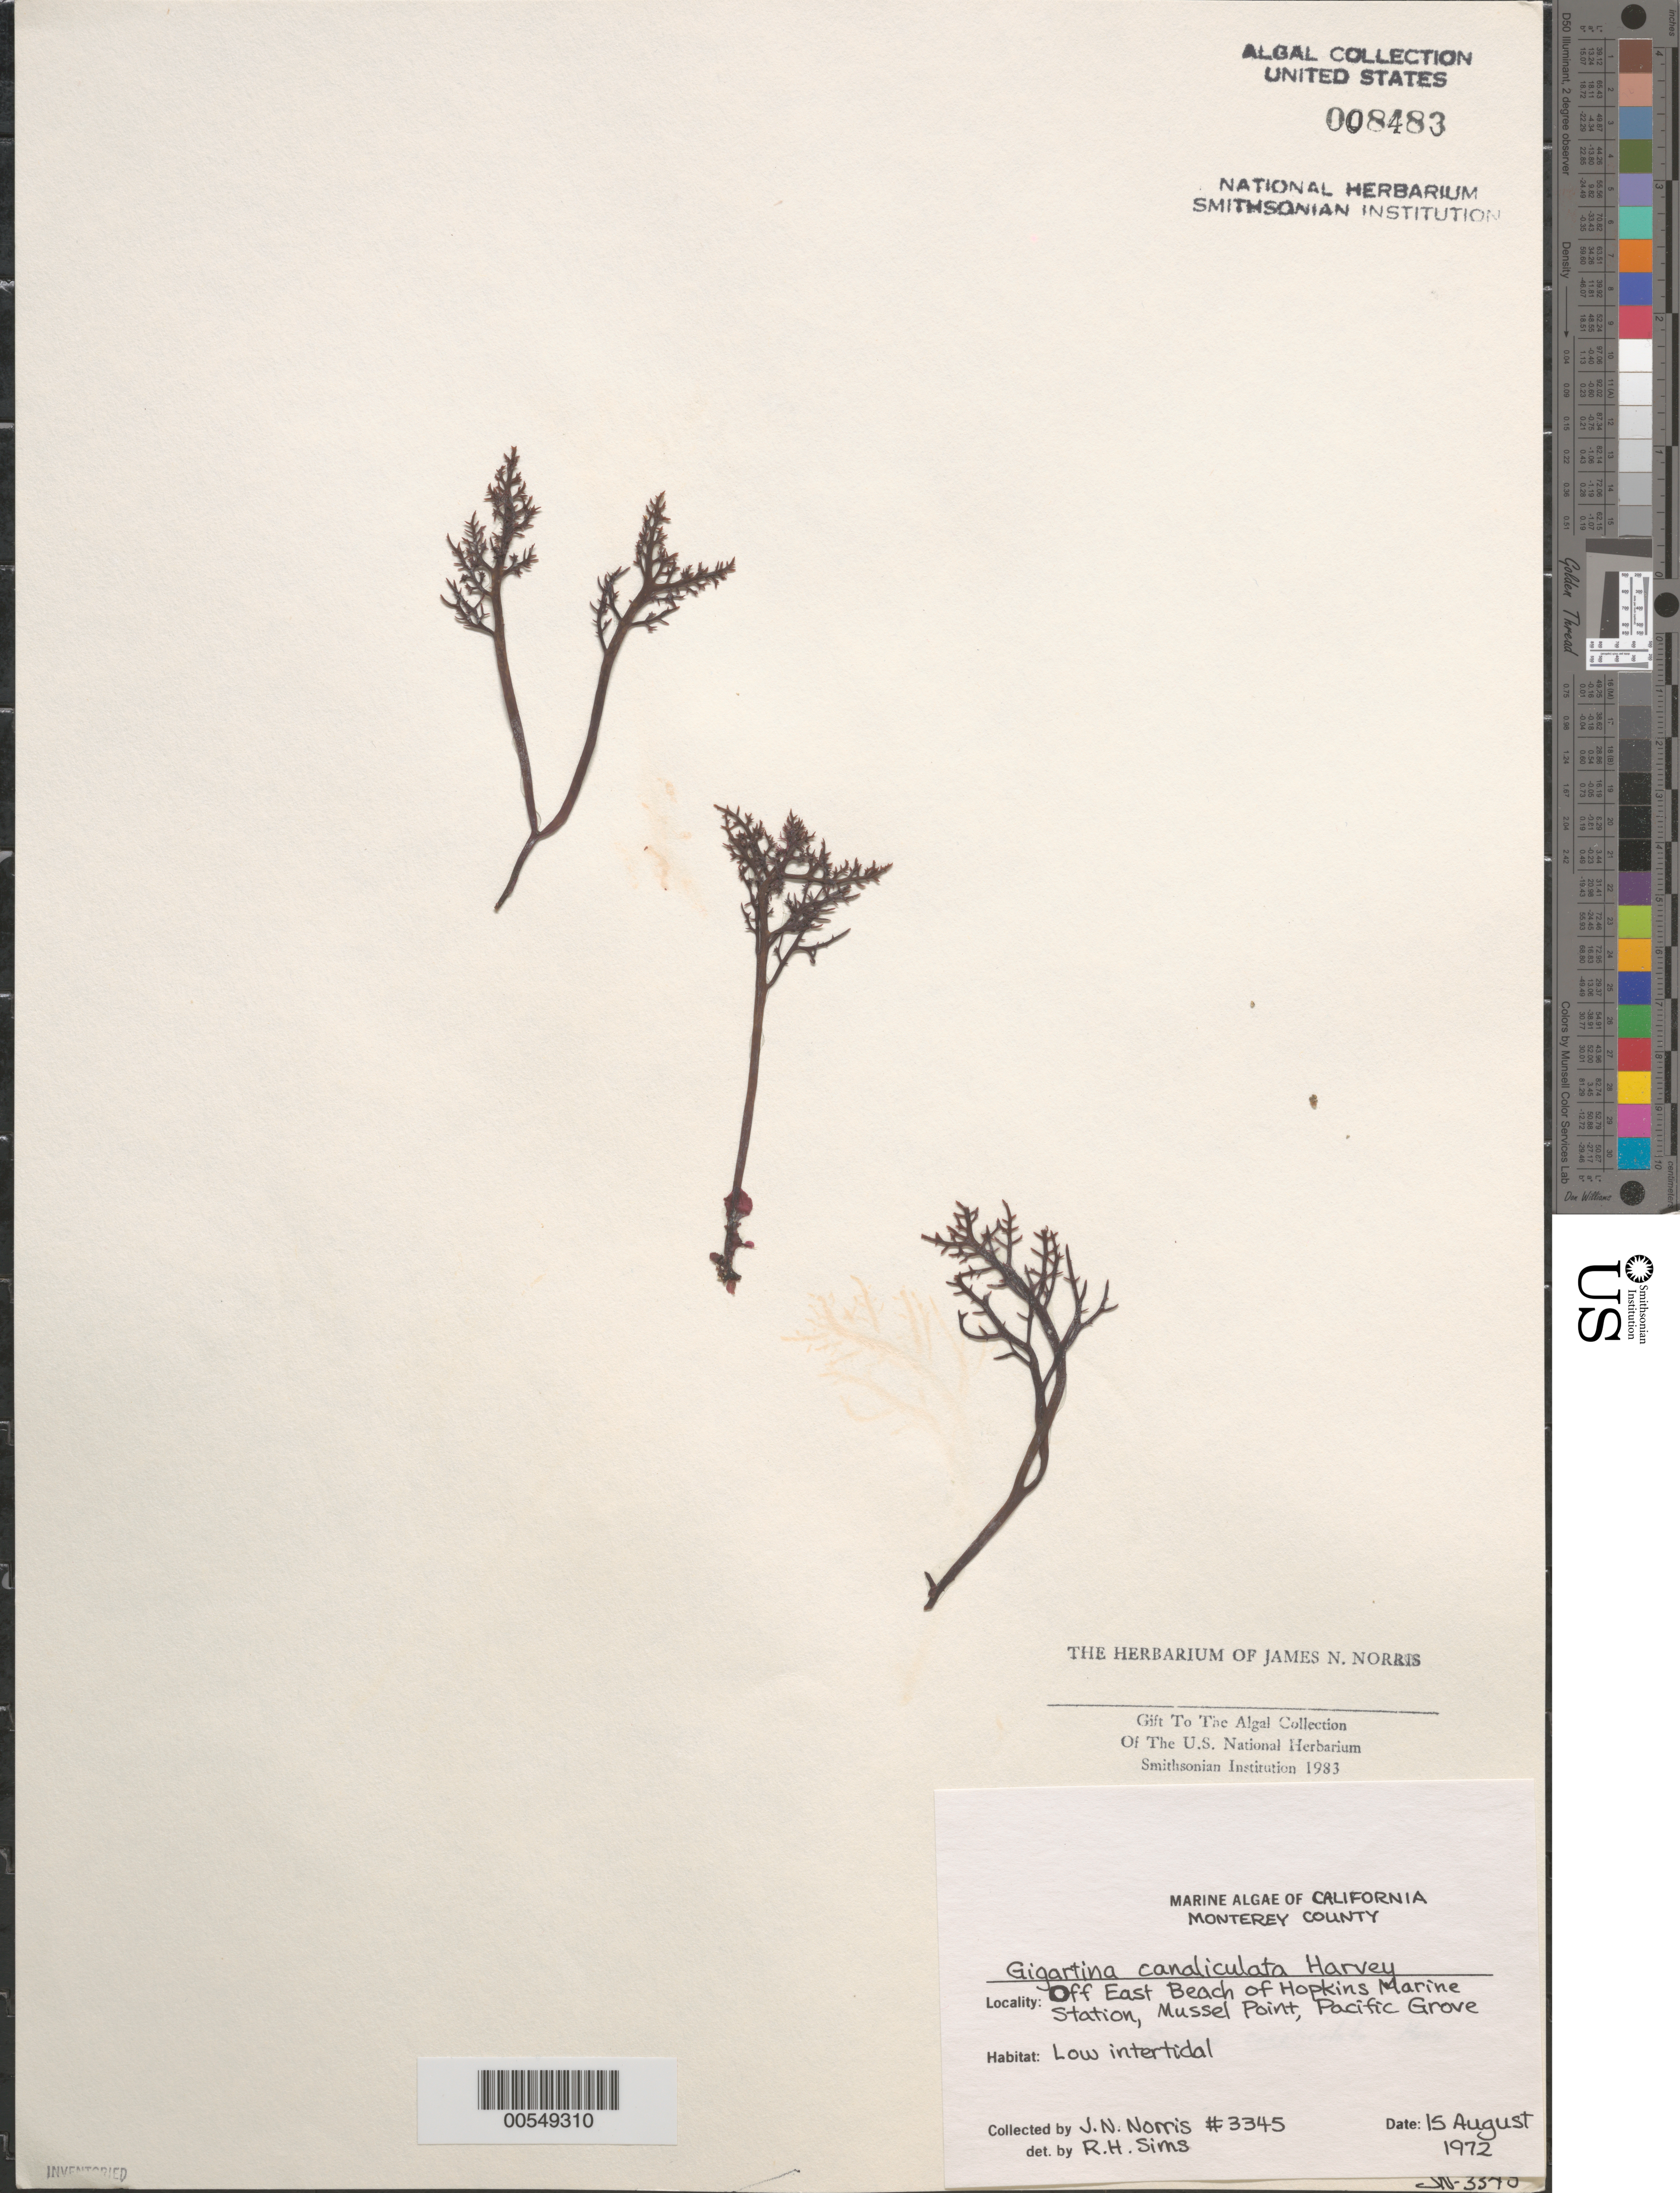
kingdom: Plantae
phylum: Rhodophyta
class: Florideophyceae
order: Gigartinales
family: Gigartinaceae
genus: Chondracanthus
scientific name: Chondracanthus canaliculatus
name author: (Harv.) Guiry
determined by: Algae name updating Project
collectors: J. N. Norris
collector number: JN-3345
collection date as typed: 15 Aug 1972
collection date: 1972-08-15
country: United States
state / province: California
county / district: Monterey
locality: Pacific Grove, off East Beach of Hopkins Marine Station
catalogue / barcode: US 8483